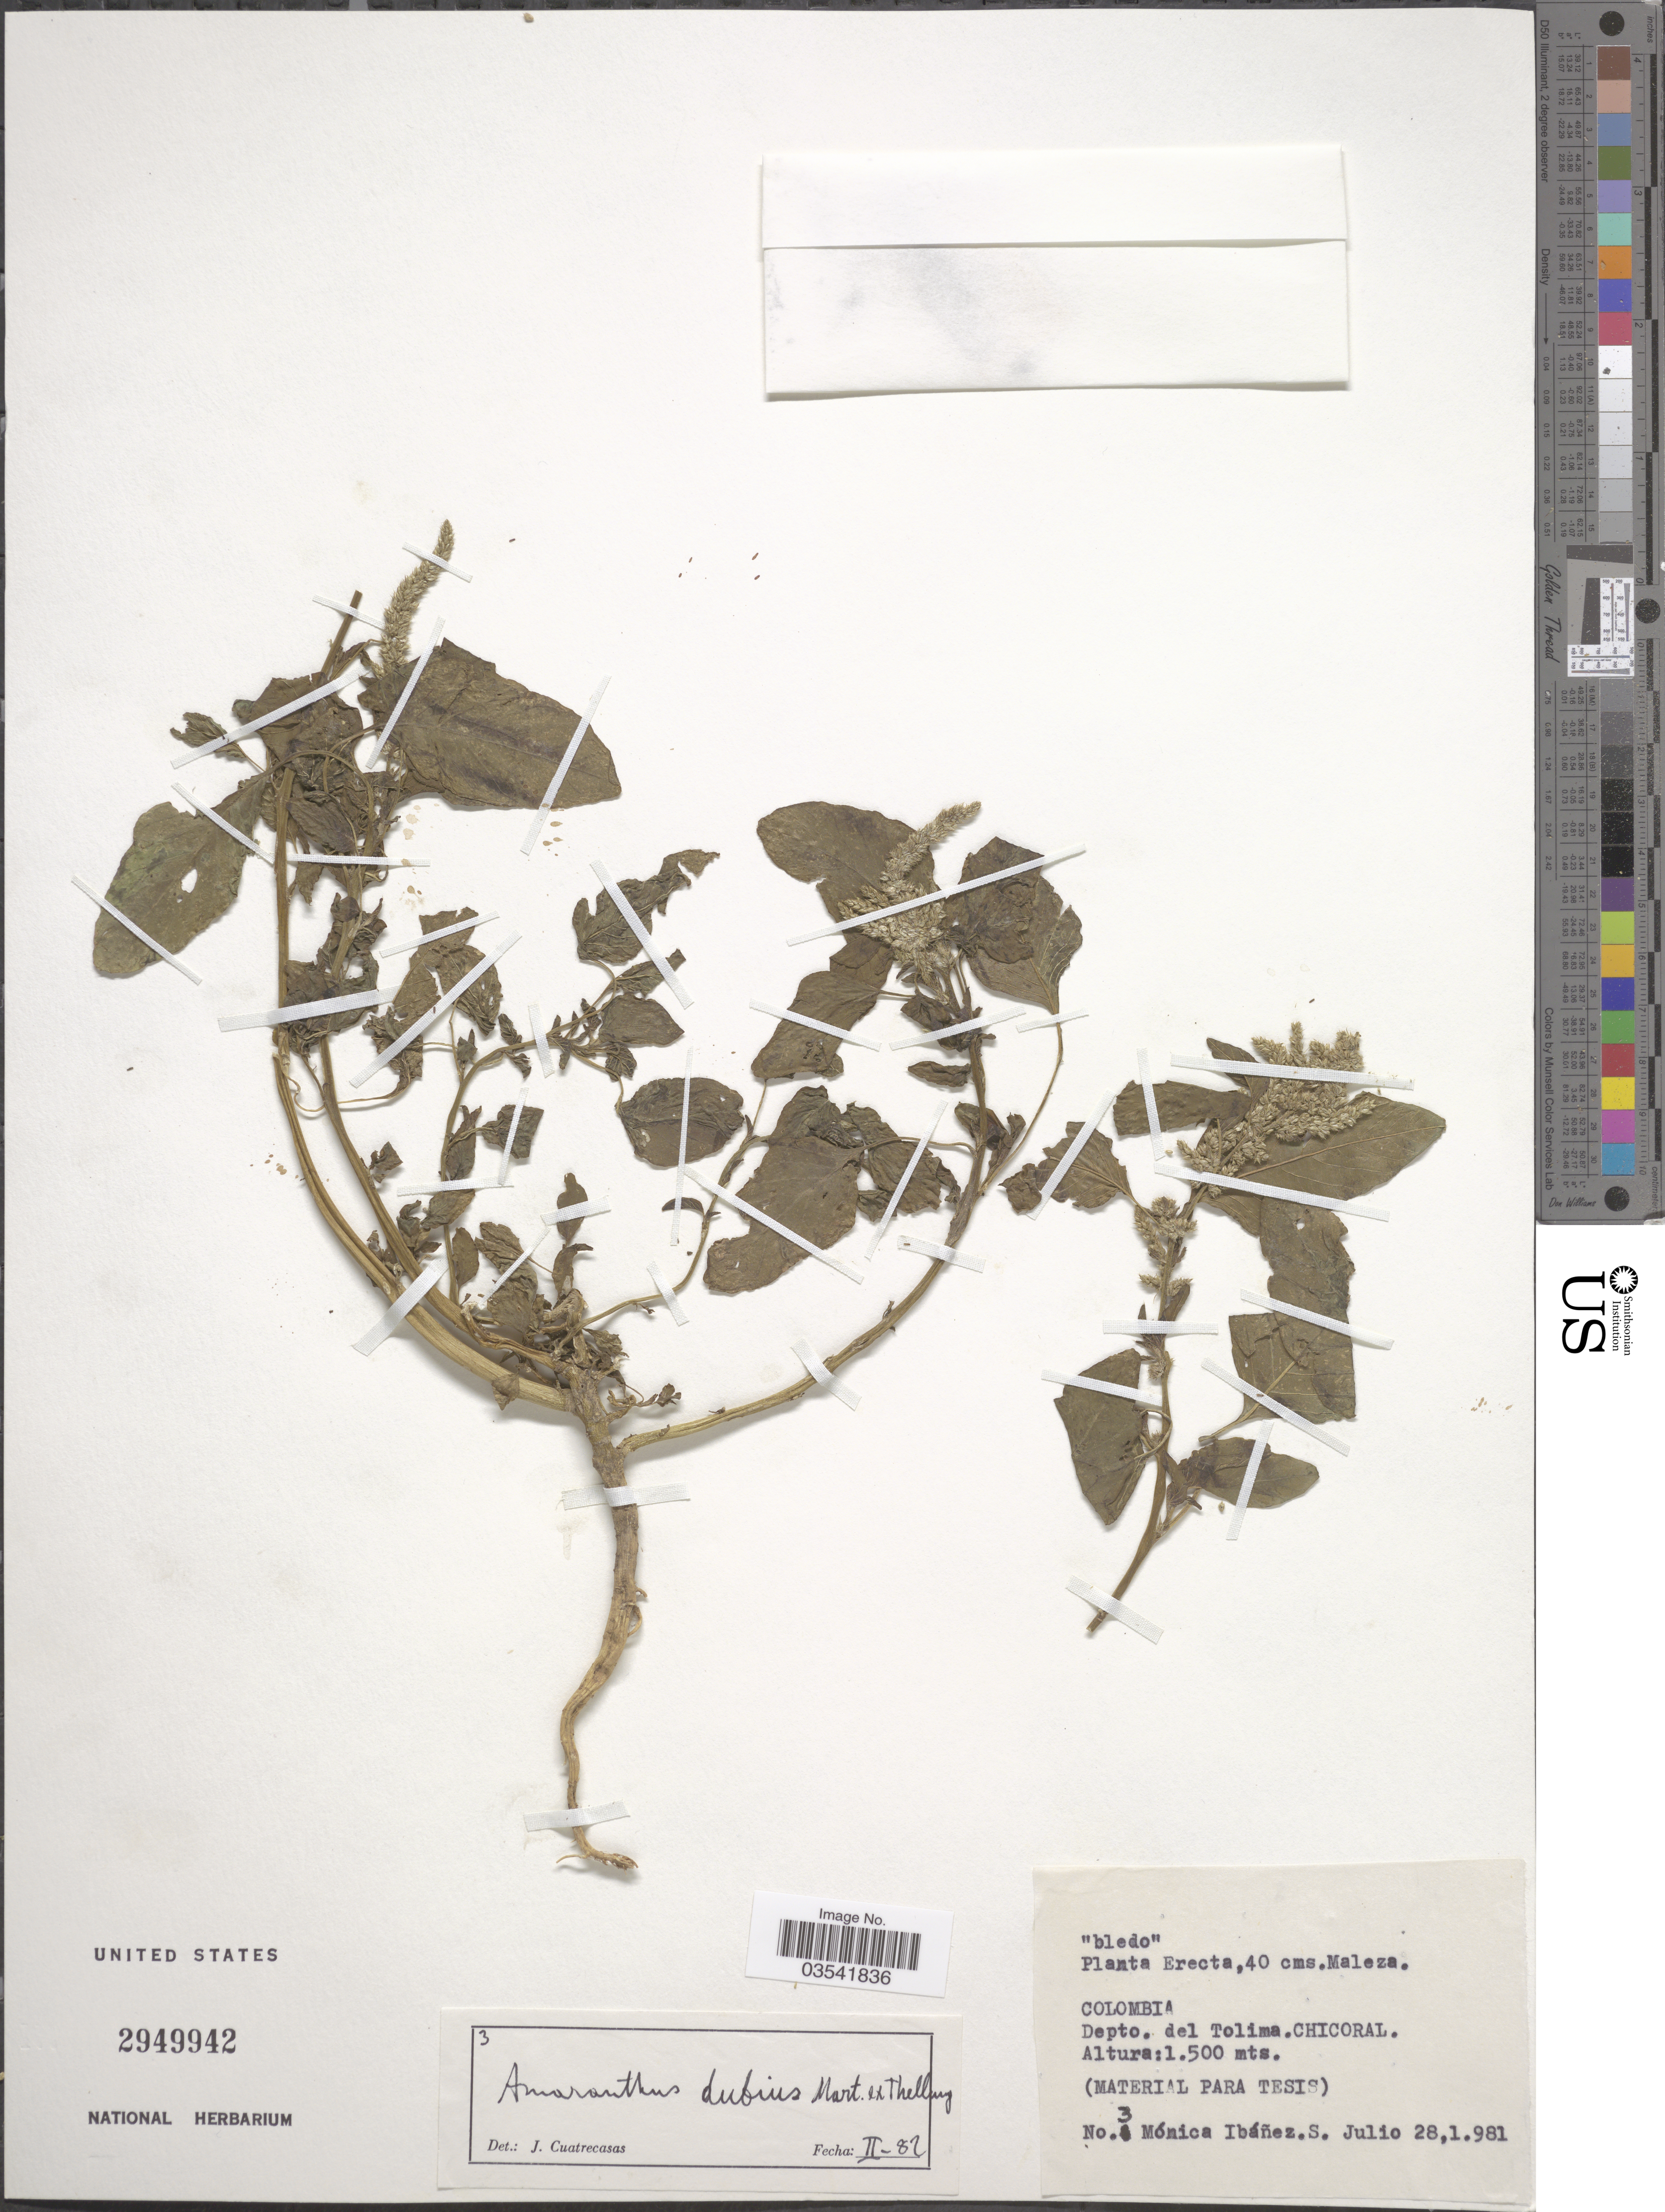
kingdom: Plantae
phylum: Tracheophyta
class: Magnoliopsida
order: Caryophyllales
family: Amaranthaceae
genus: Amaranthus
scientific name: Amaranthus dubius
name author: Mart. ex Thell.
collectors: M. Ibáñez S.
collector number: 3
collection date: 1981-07-28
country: Colombia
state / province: Tolima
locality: Depto. del Tolima. Chicoral.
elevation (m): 1500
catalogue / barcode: US 2949942